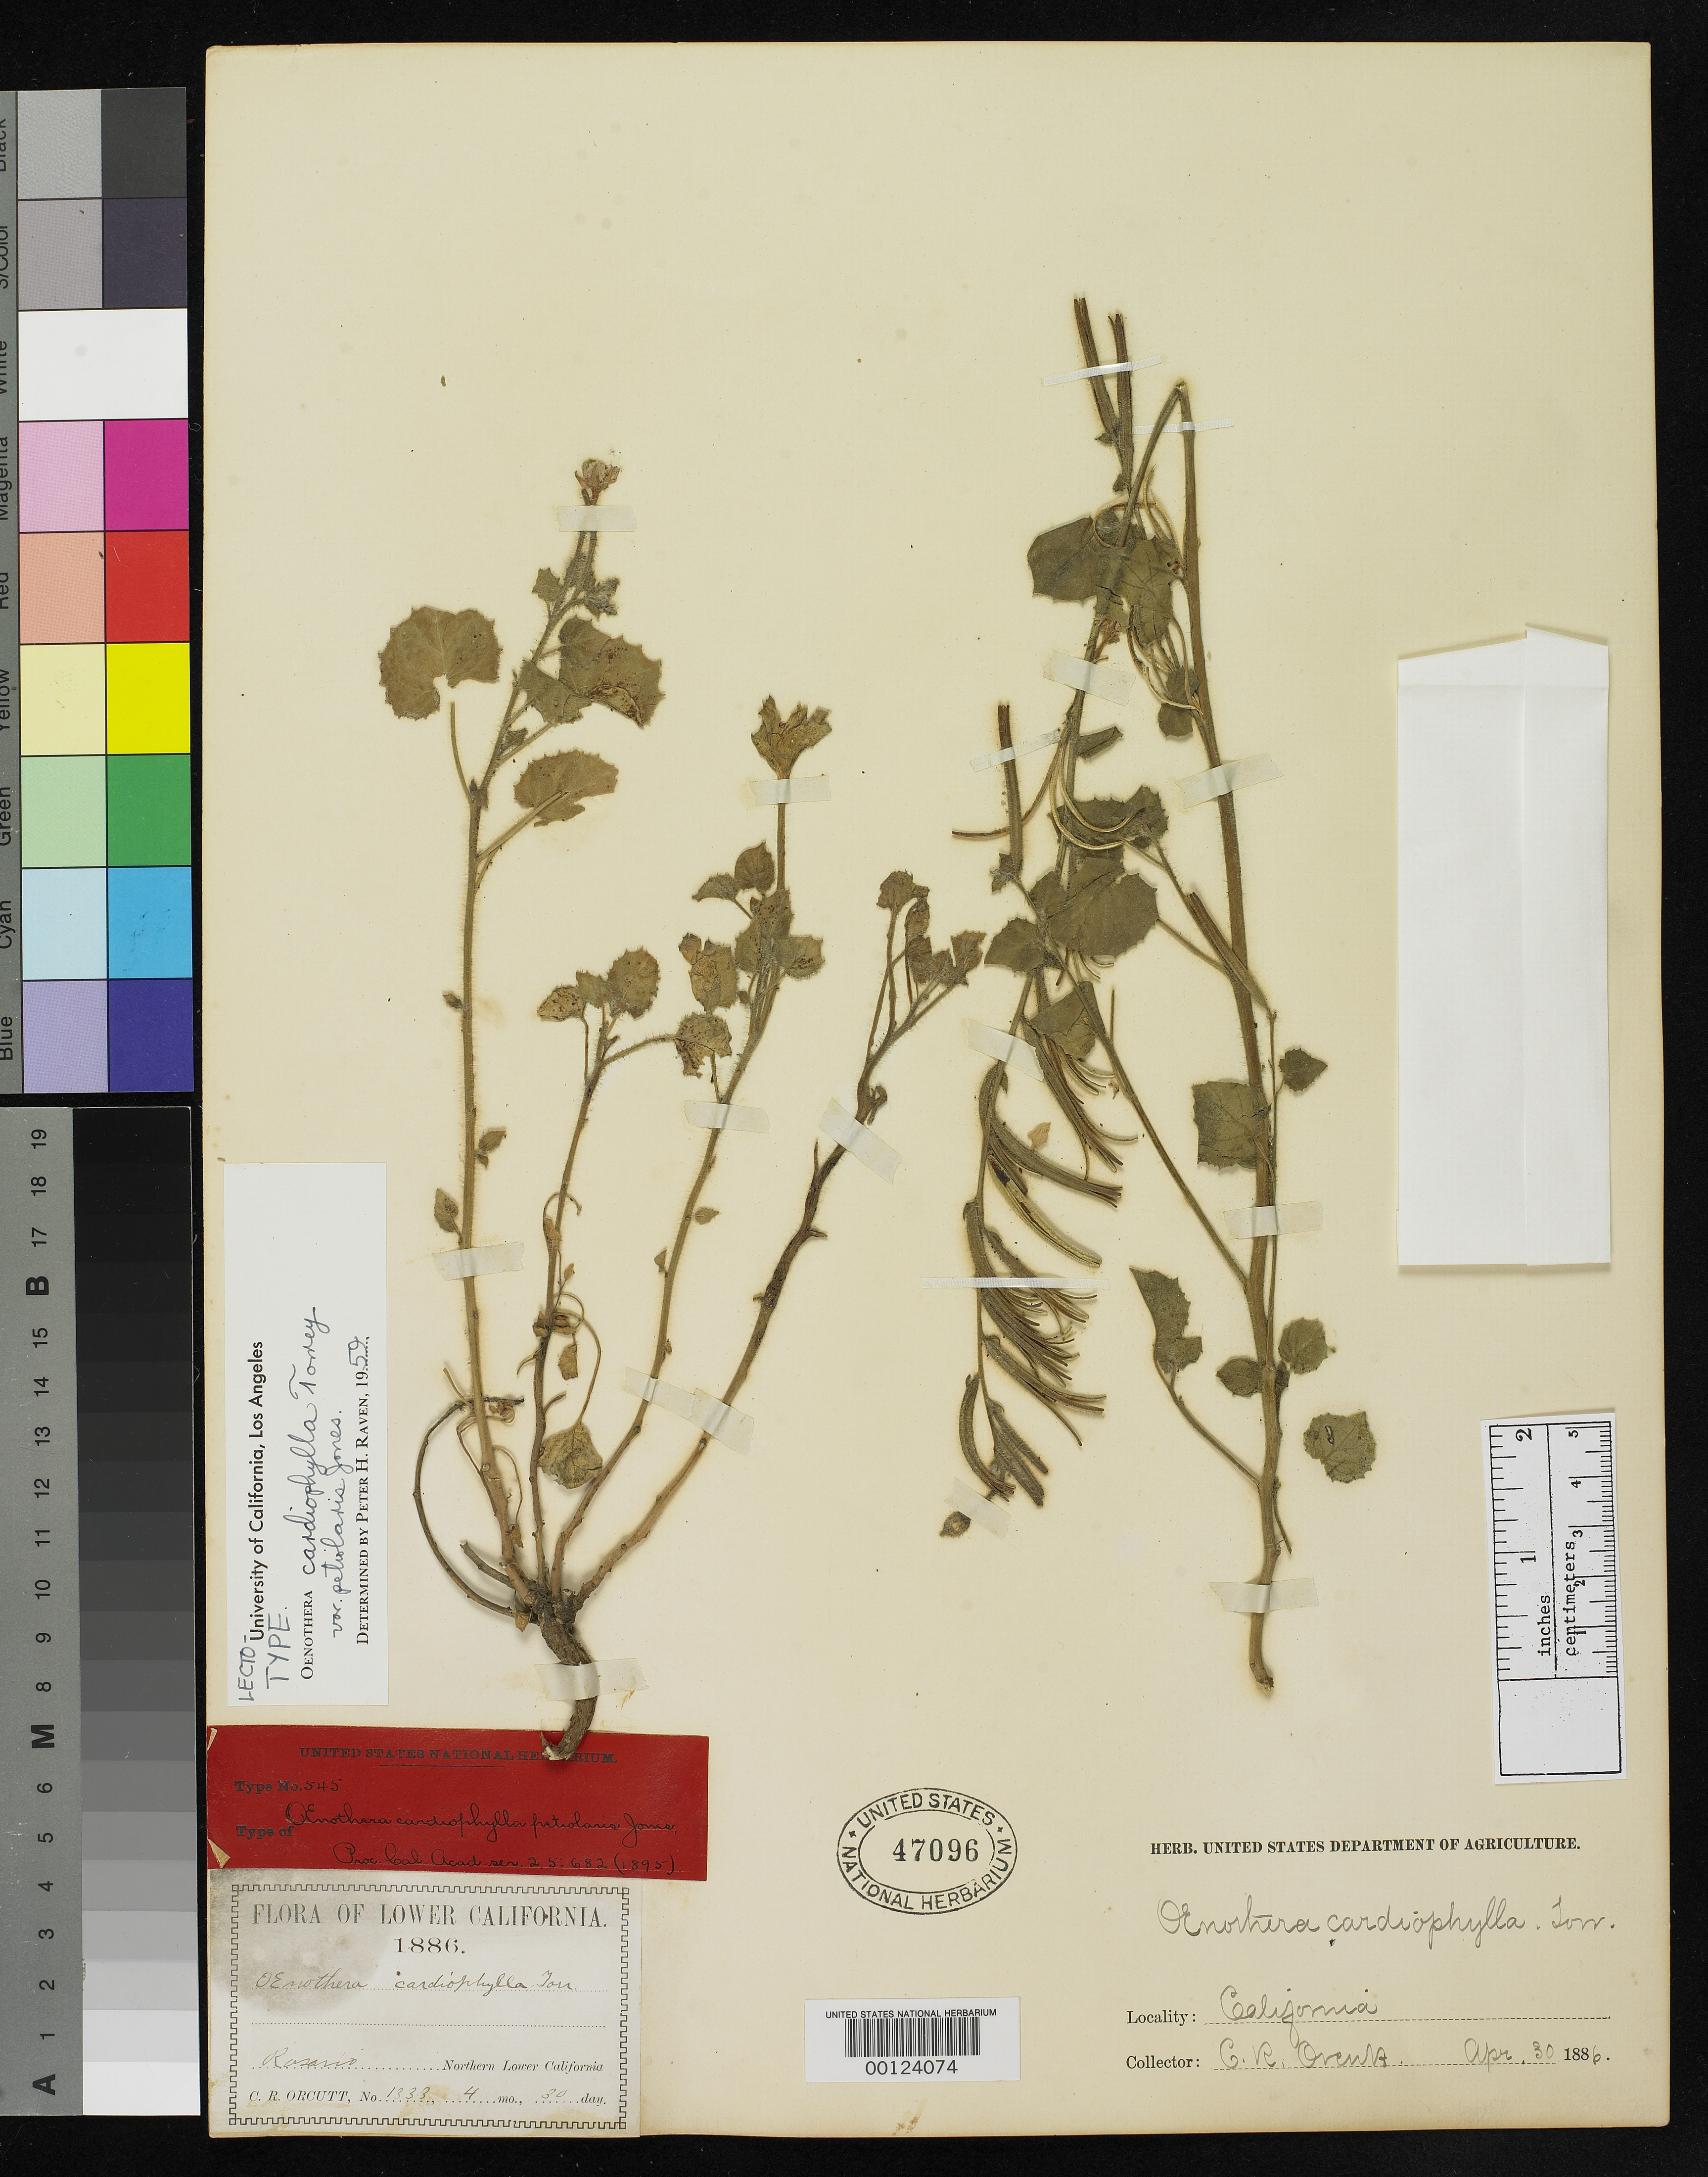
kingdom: Plantae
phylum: Tracheophyta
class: Magnoliopsida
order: Myrtales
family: Onagraceae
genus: Oenothera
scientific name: Oenothera cardiophylla var. petiolaris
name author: M.E. Jones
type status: Syntype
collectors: C. R. Orcutt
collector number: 1333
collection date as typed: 30 Apr 1886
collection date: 1886-04-30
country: Mexico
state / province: Baja California Norte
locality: Rosario.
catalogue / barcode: US 47096